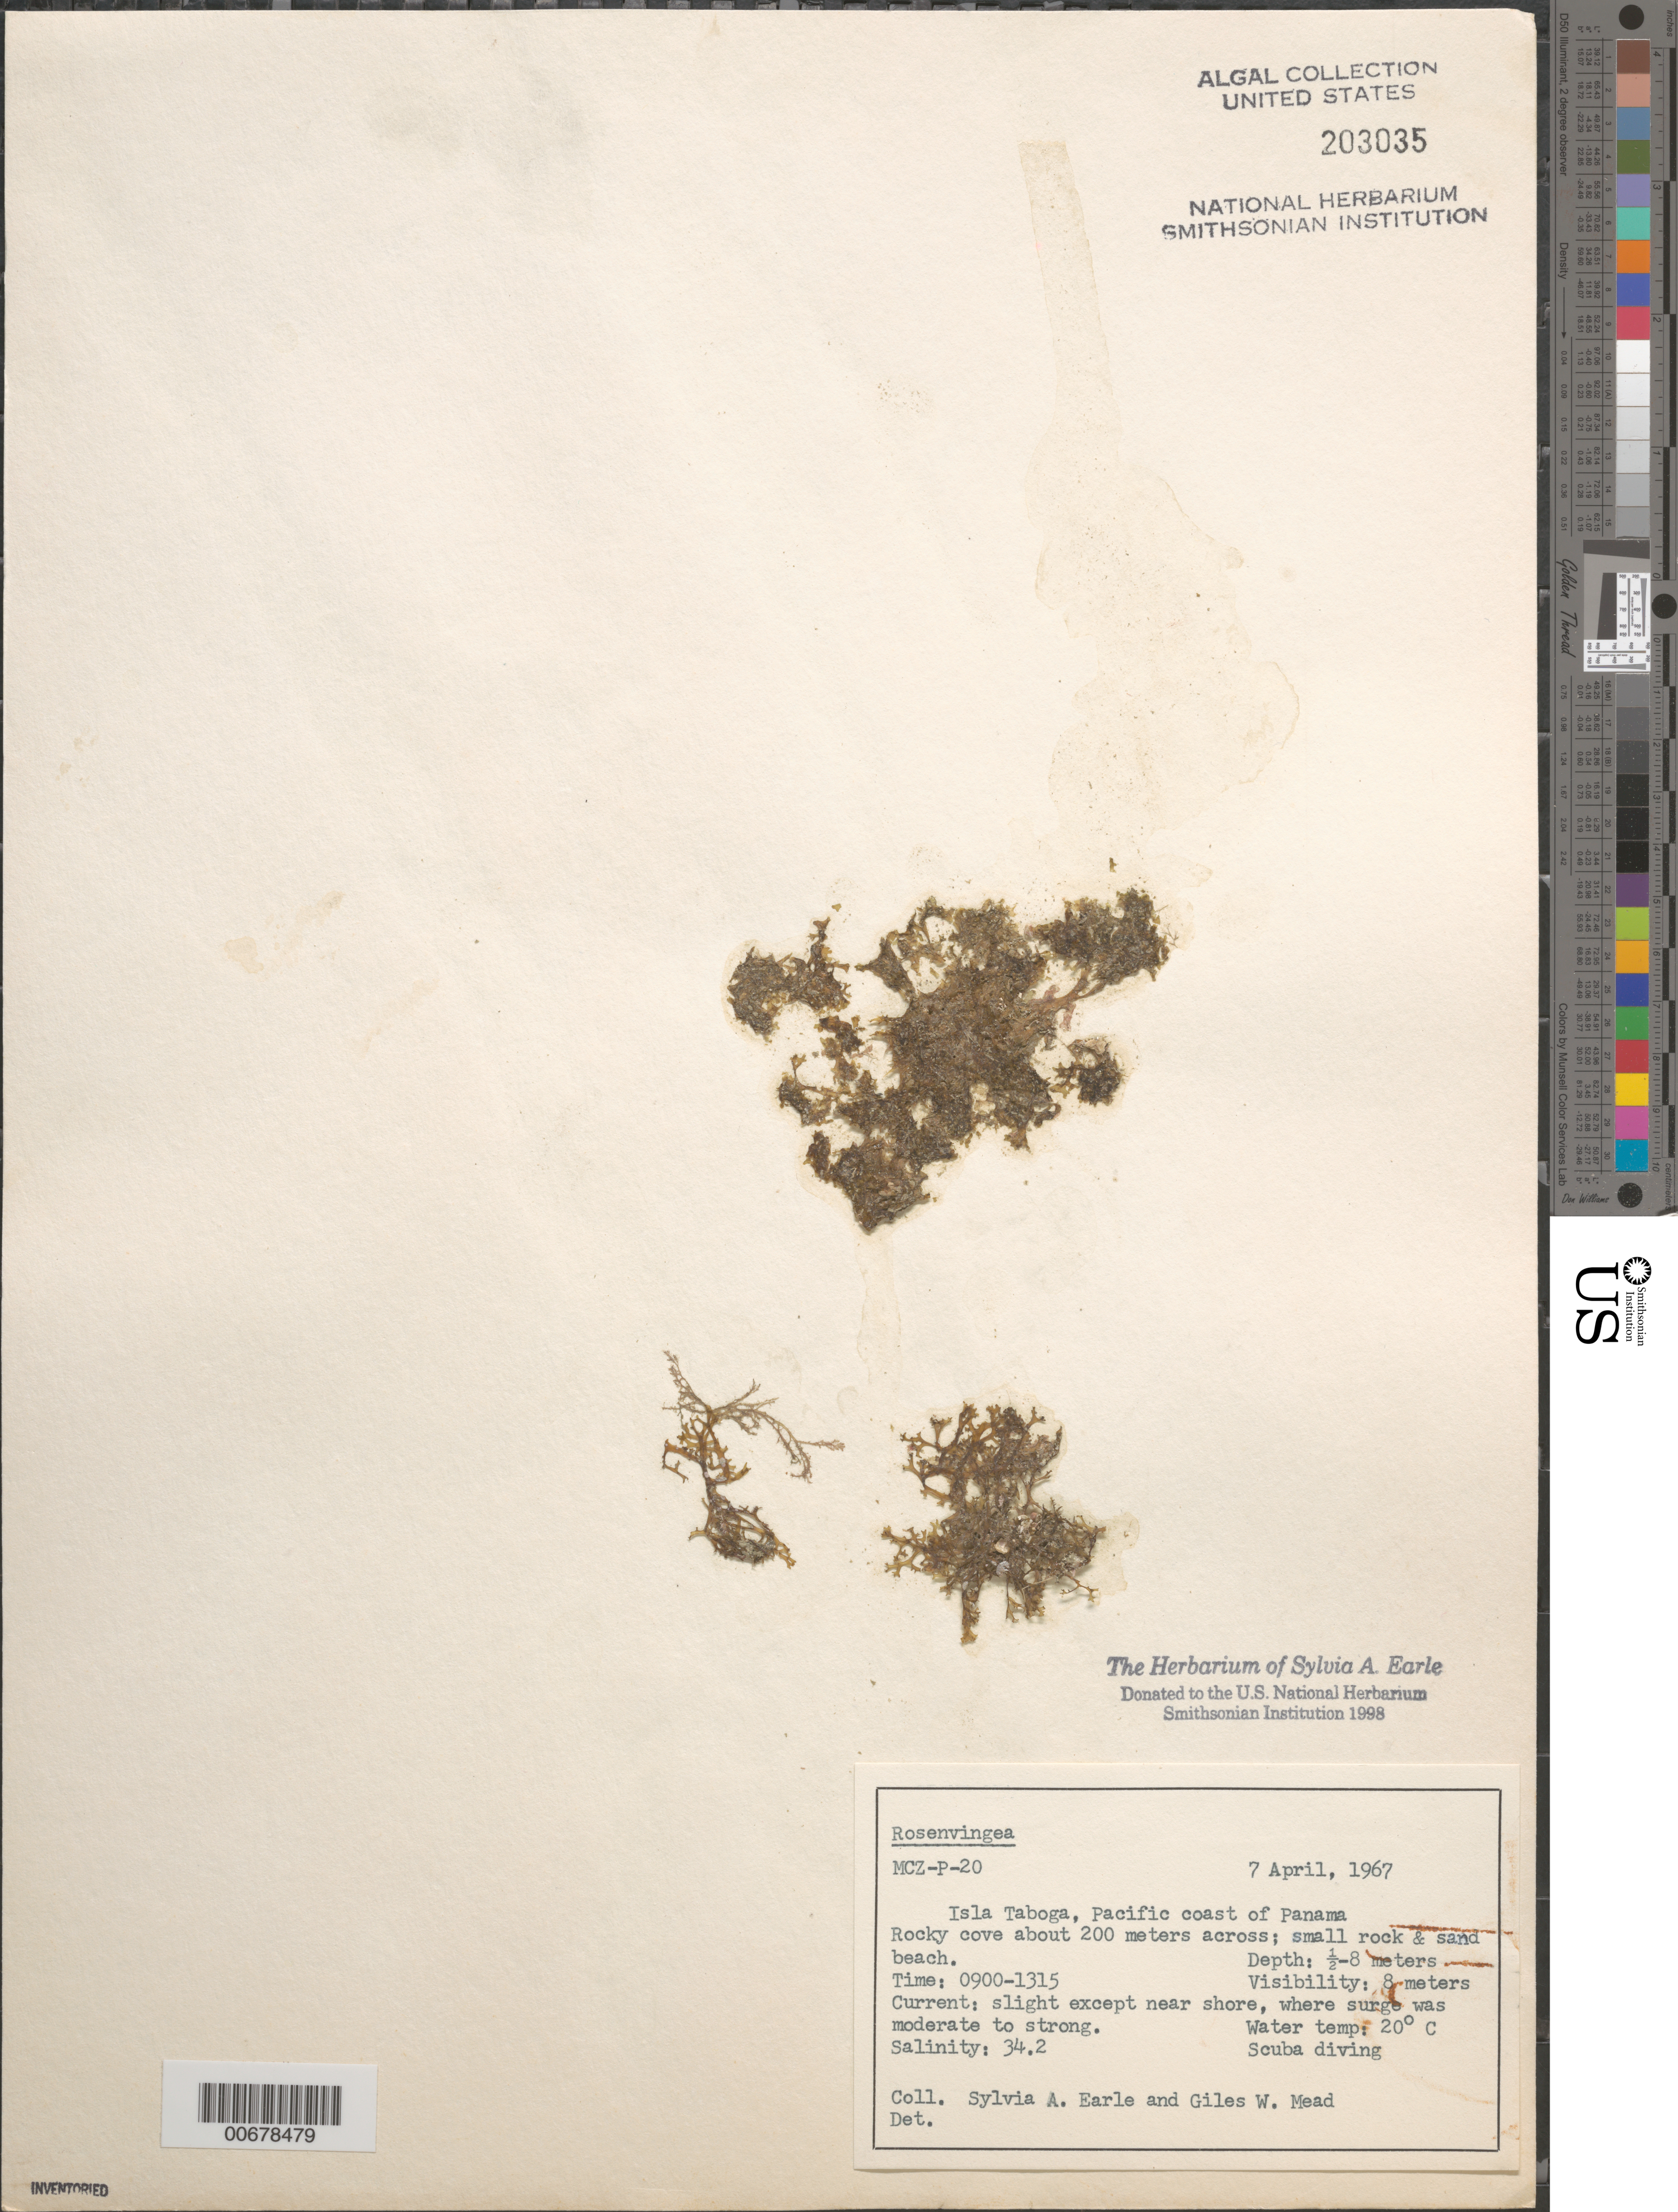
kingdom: Chromista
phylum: Ochrophyta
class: Phaeophyceae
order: Scytosiphonales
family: Scytosiphonaceae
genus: Rosenvingea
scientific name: Rosenvingea sp.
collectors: S. A. Earle & G. W. Mead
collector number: MCZ-P-20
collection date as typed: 07 Apr 1967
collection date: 1967-04-07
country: Panama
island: Taboga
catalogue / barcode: US 203035